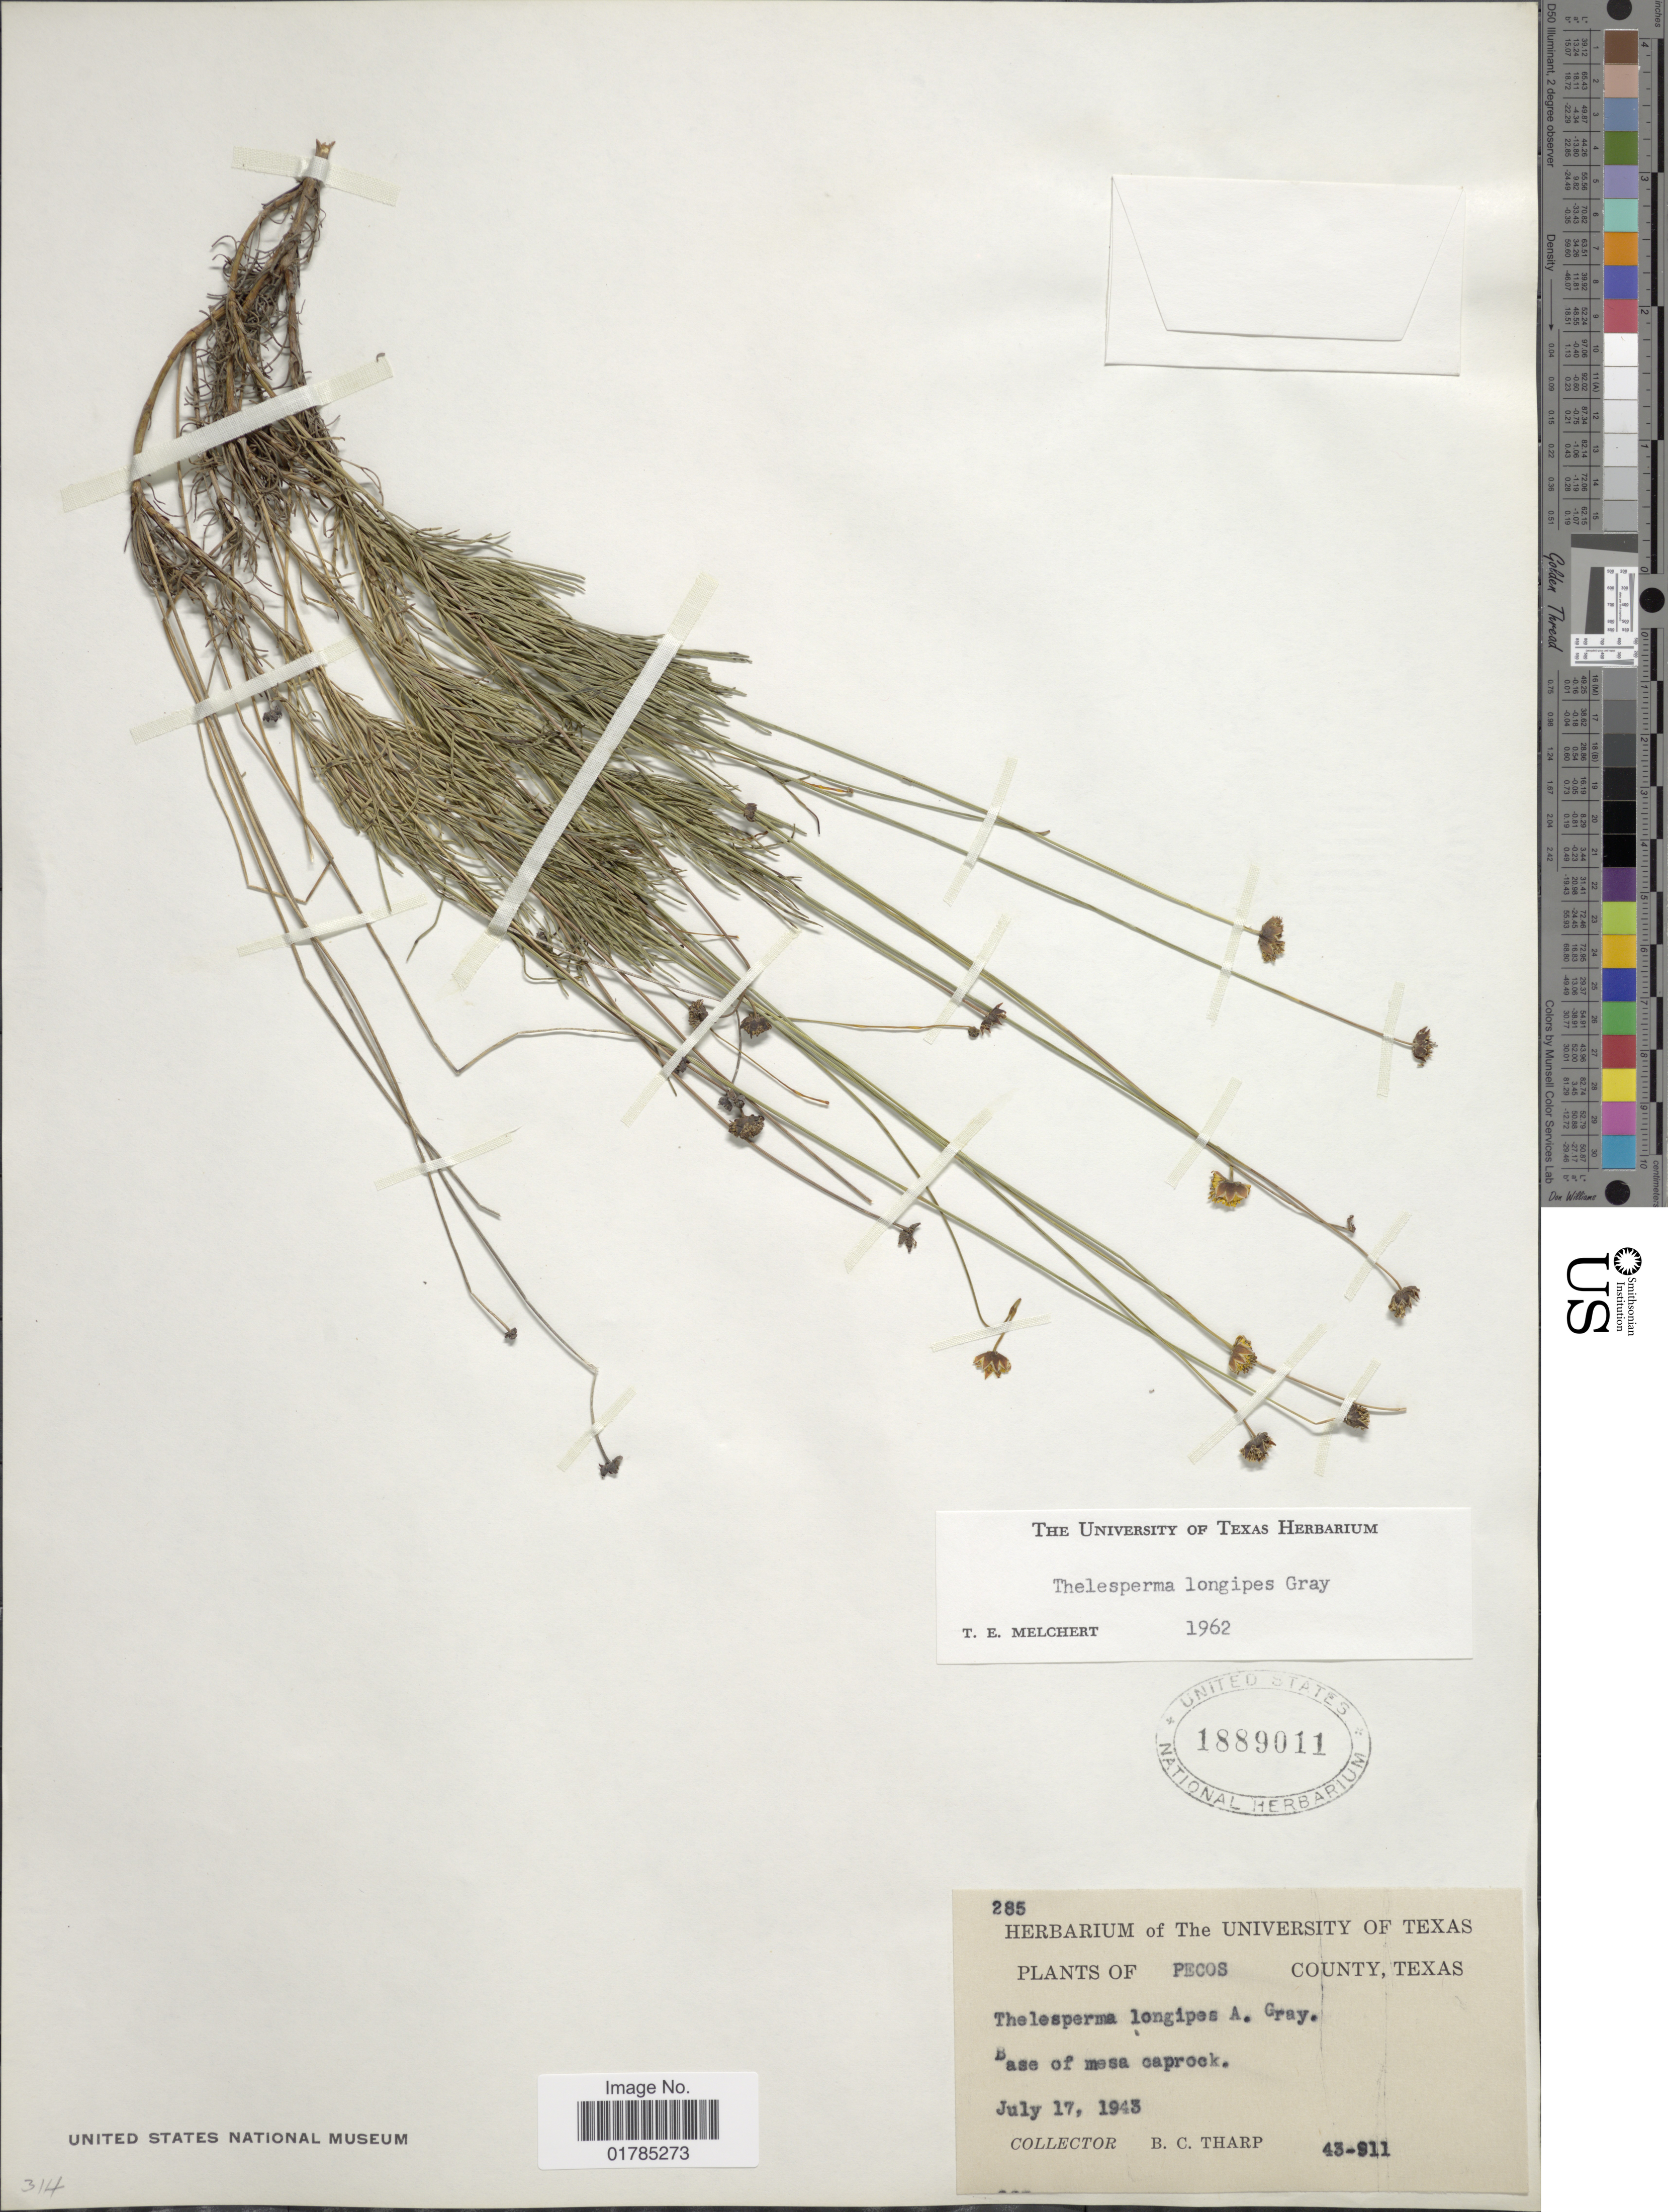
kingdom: Plantae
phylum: Tracheophyta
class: Magnoliopsida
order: Asterales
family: Asteraceae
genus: Thelesperma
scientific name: Thelesperma longipes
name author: A. Gray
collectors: B. C. Tharp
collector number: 43-911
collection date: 1943-07-17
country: United States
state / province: Texas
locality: Pecos County, Base of Mesa caprock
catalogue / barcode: US 1889011